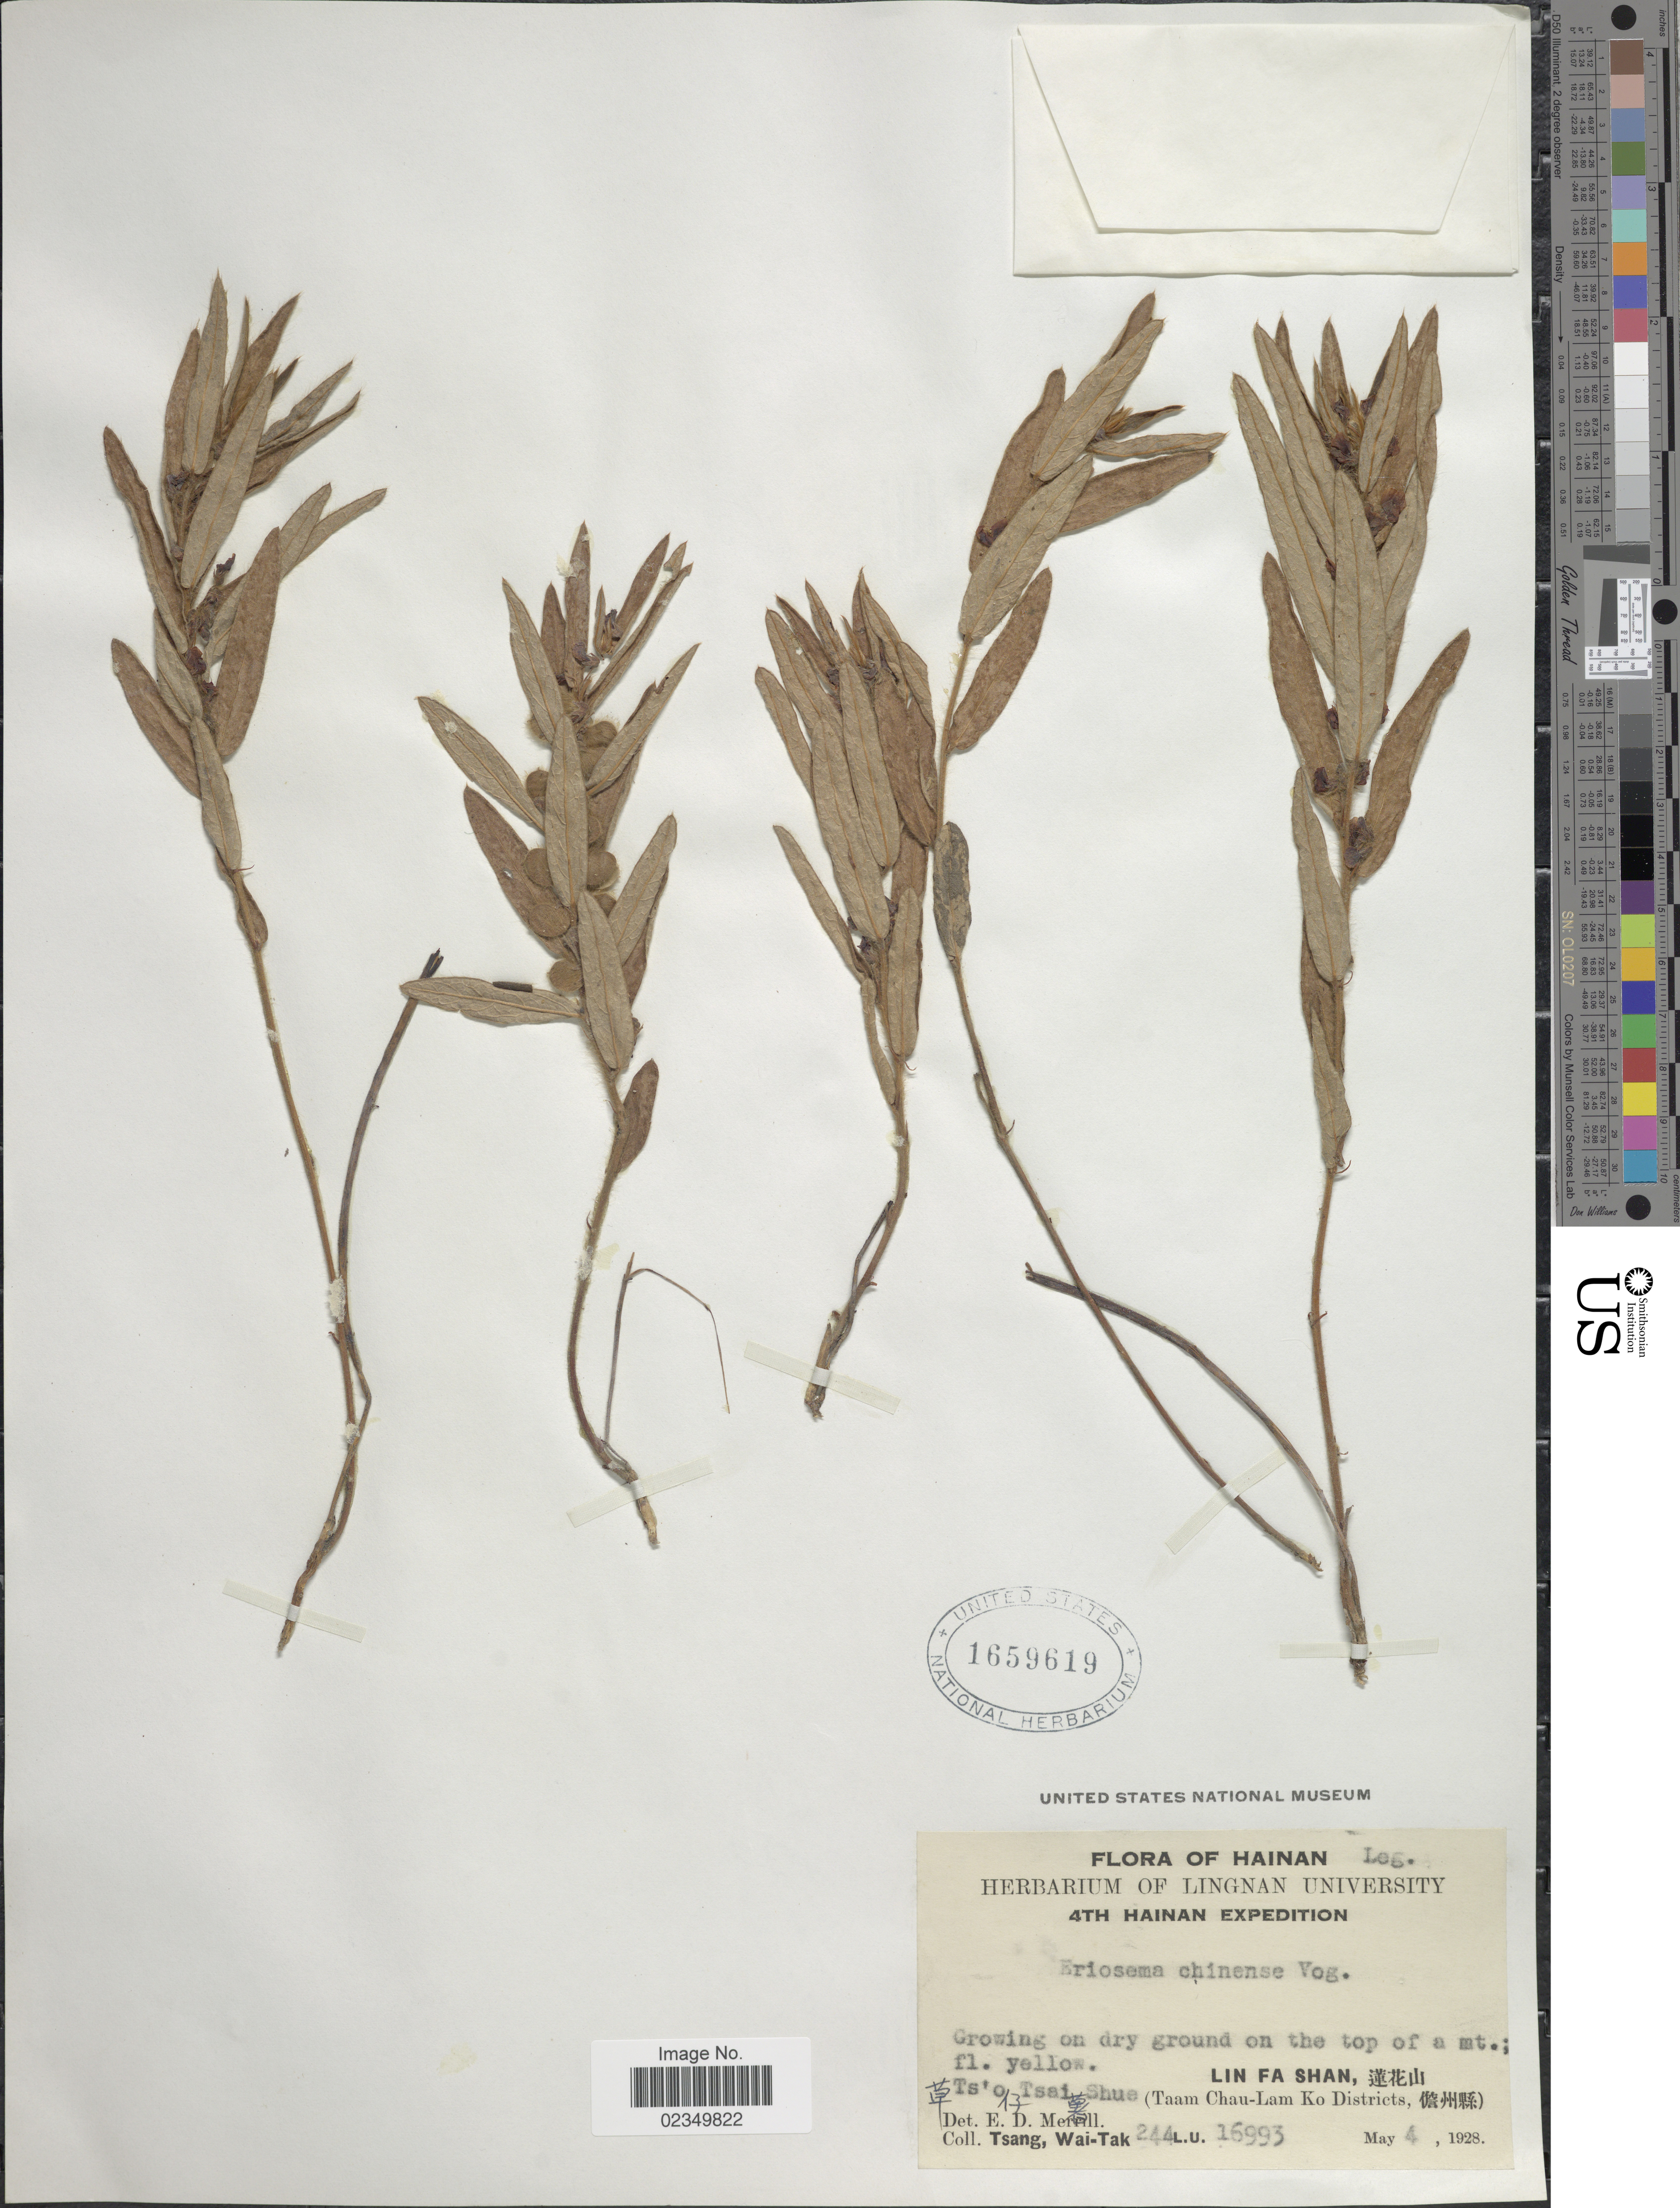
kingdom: Plantae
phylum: Tracheophyta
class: Magnoliopsida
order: Fabales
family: Fabaceae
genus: Eriosema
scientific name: Eriosema chinense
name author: Vogel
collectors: W. T. Tsang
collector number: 244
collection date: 1928-05-04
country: China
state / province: Hainan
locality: Lin Fa Shan, Ts'o Tsai Shue (Taam Chau-Lam Ko Districts).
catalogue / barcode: US 1659619